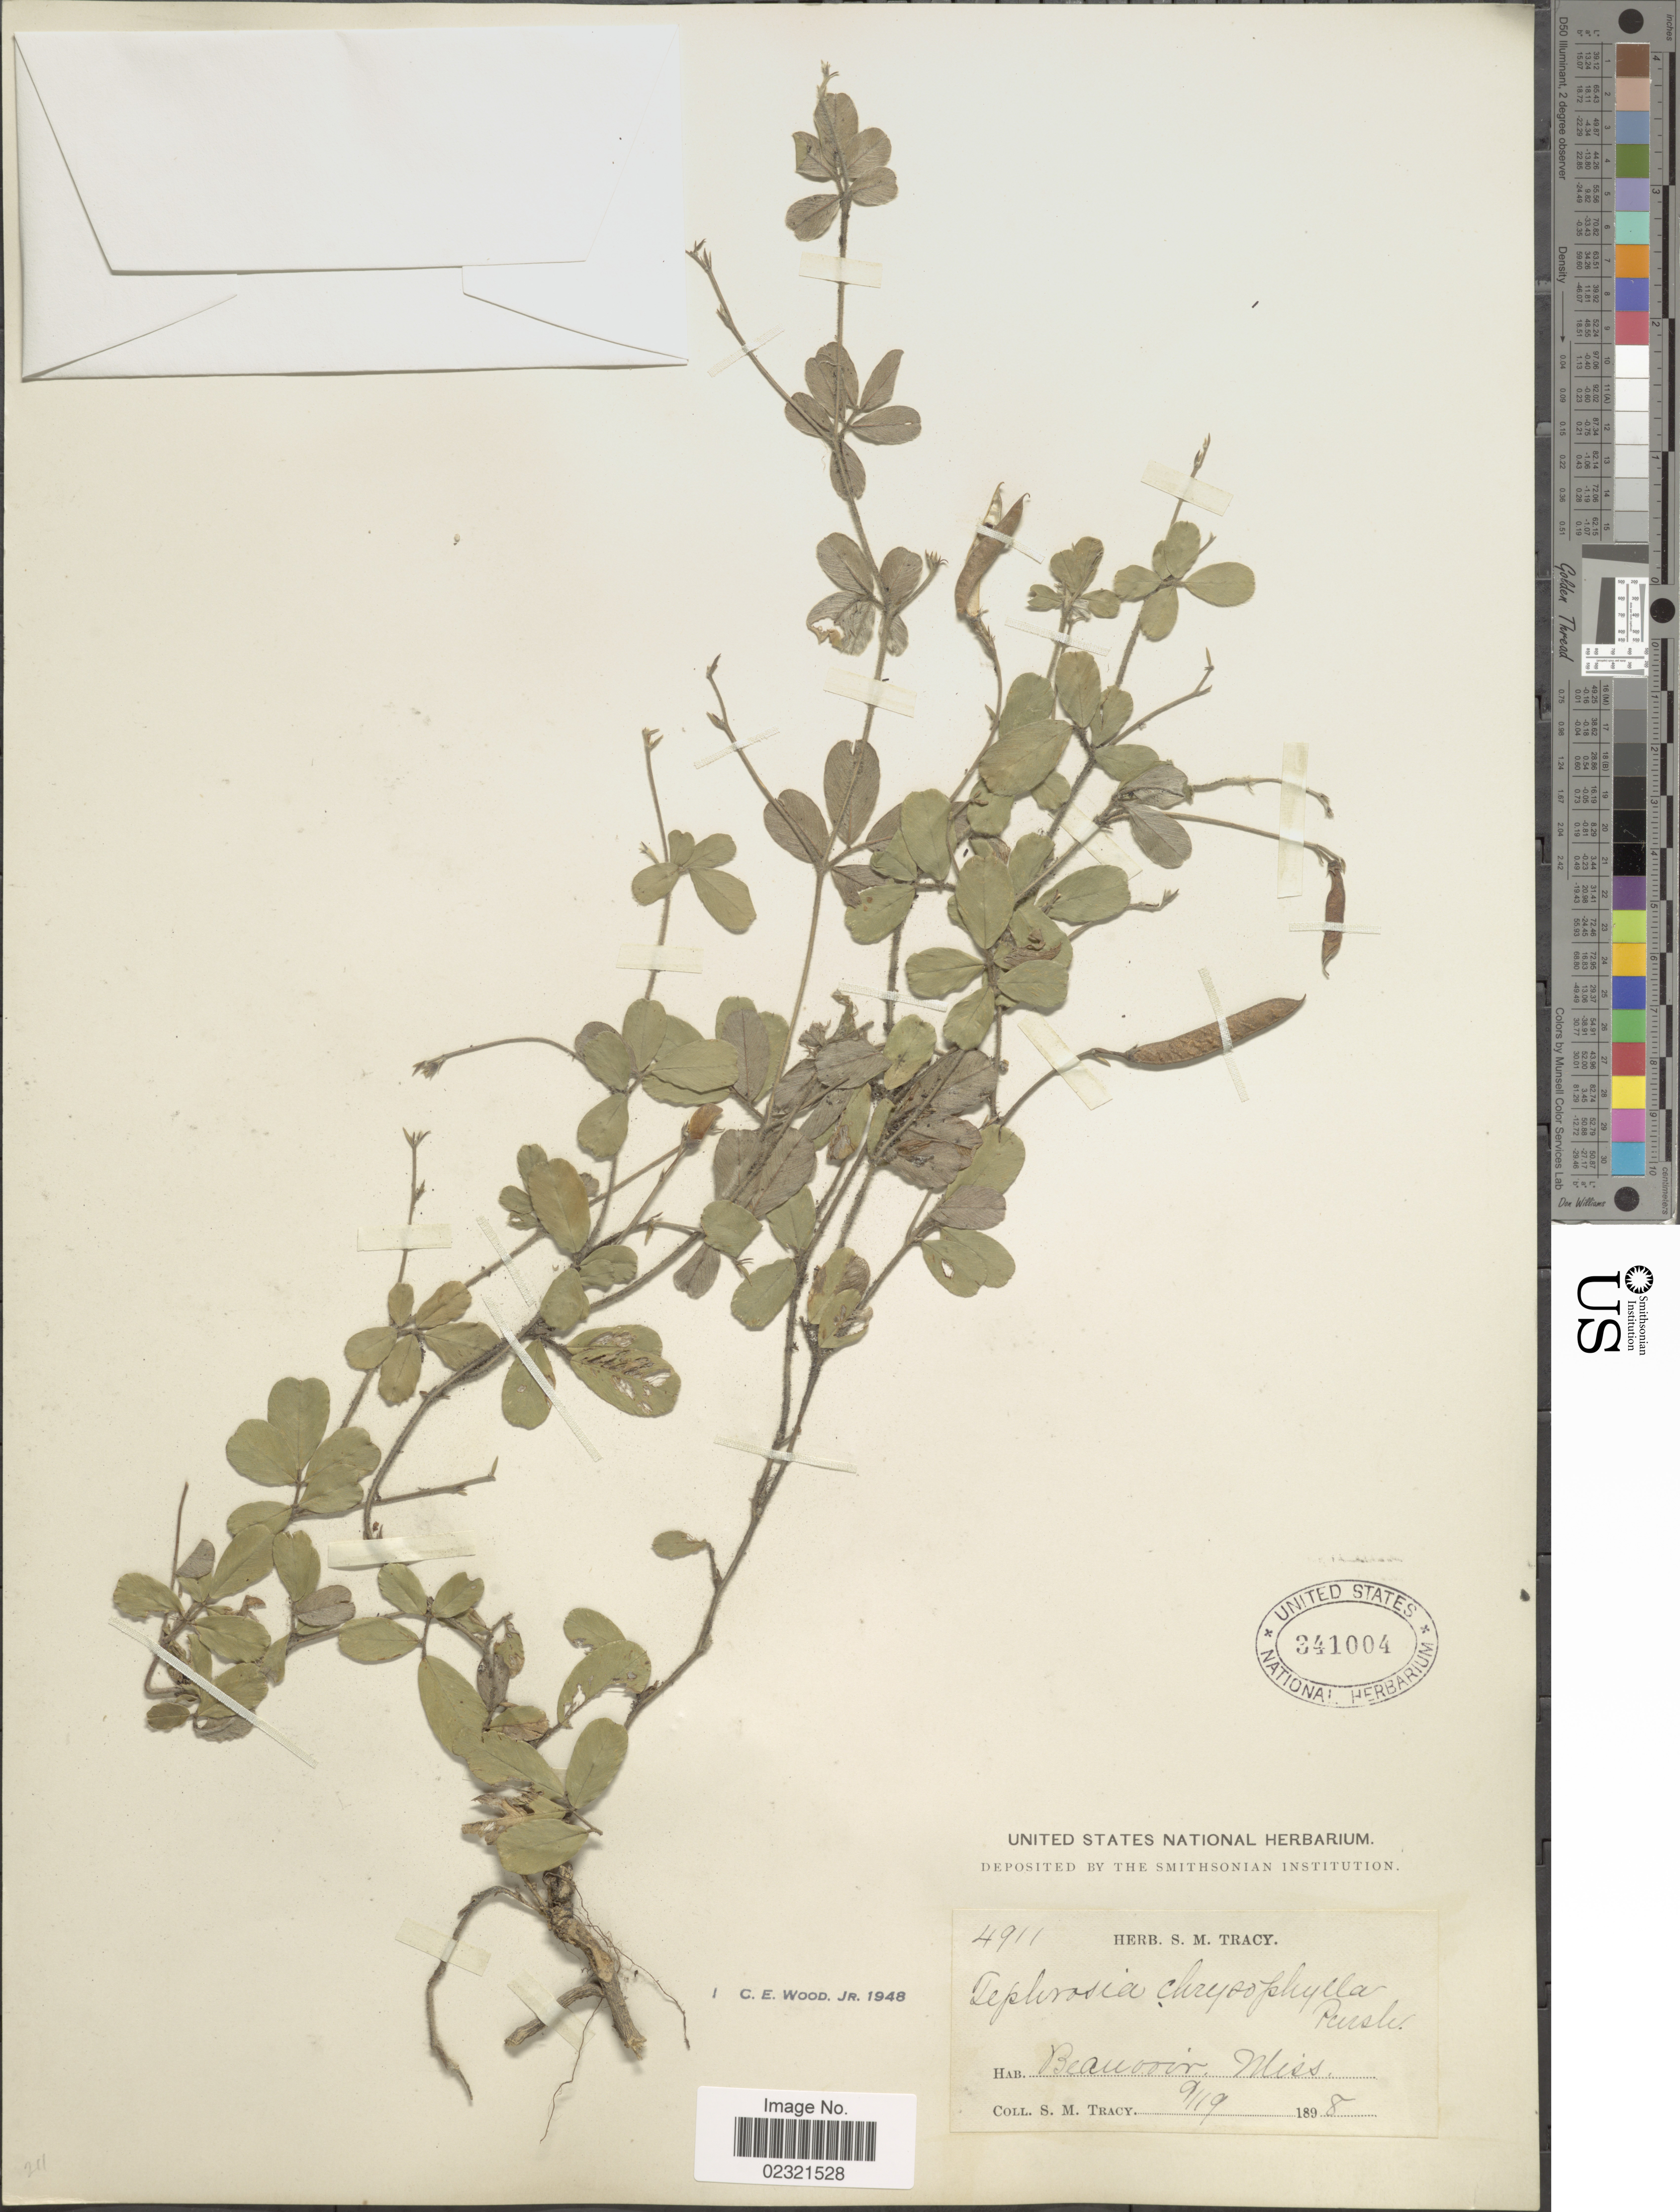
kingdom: Plantae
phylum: Tracheophyta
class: Magnoliopsida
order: Fabales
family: Fabaceae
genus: Tephrosia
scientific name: Tephrosia chrysophylla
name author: Pursh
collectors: S. M. Tracy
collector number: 4911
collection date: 1898-09-19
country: United States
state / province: Mississippi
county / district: Harrison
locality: Beauvoir estate, built in Biloxi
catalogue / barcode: US 341004